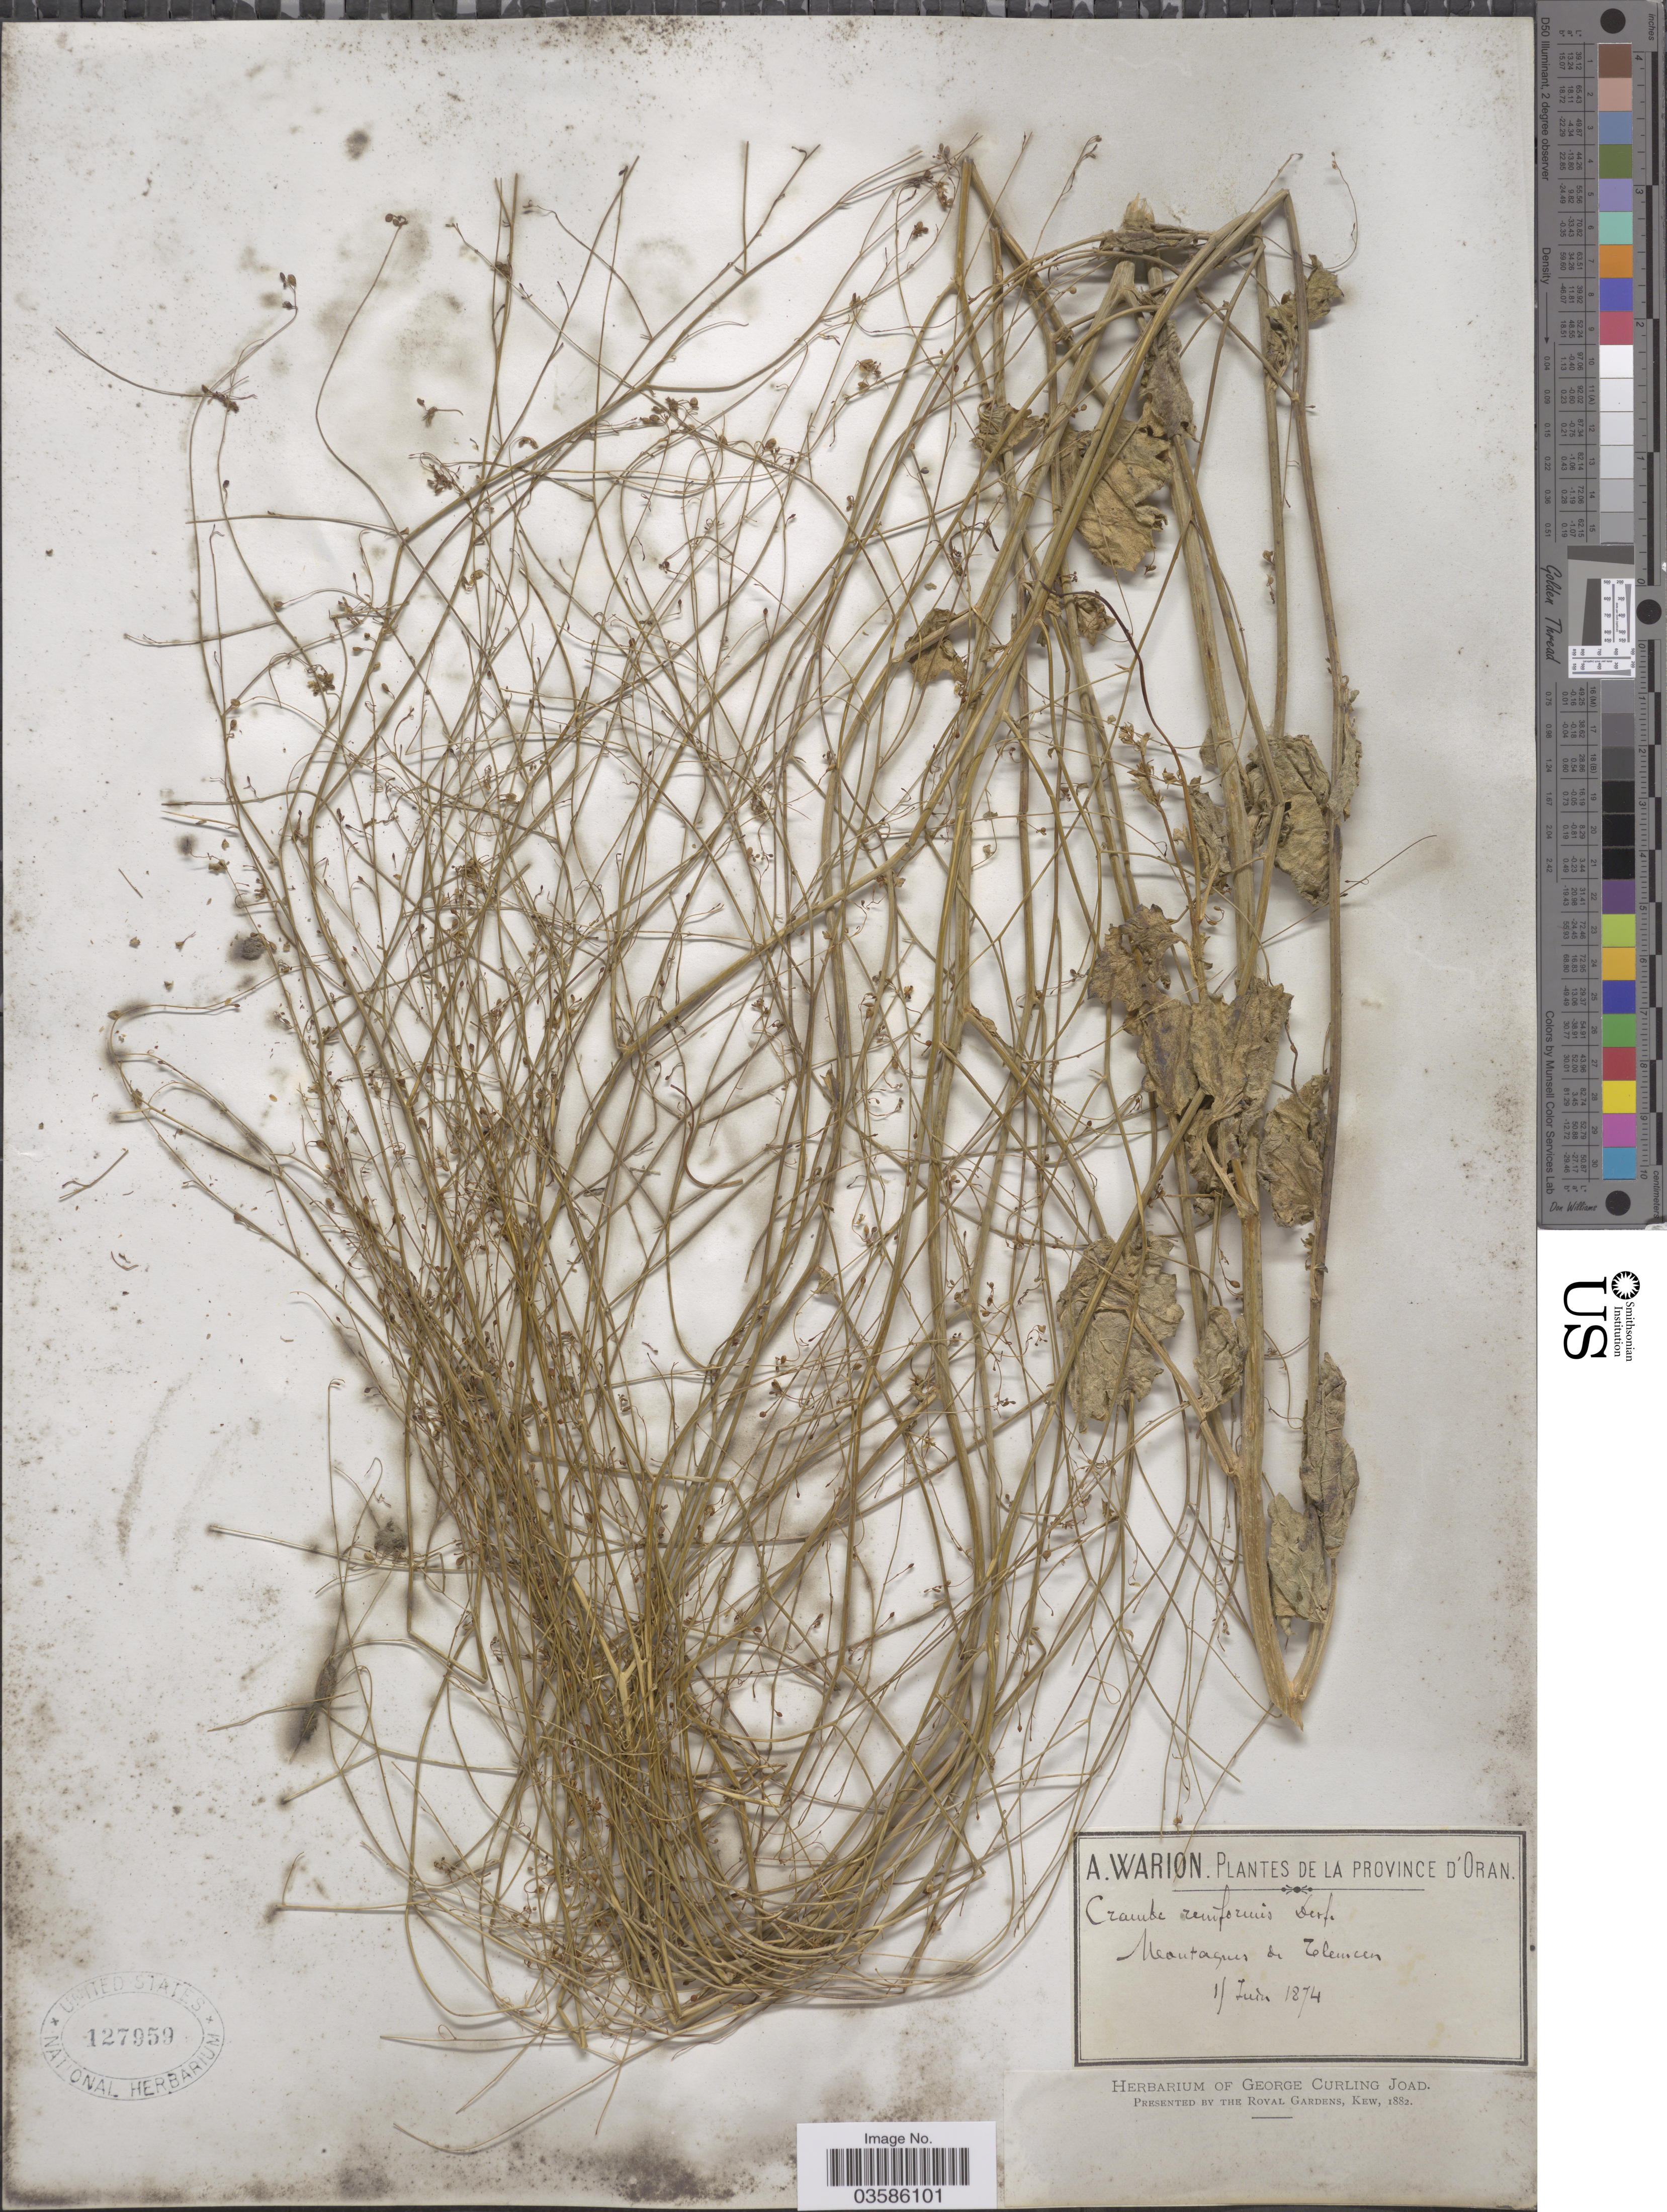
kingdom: Plantae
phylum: Tracheophyta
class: Magnoliopsida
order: Brassicales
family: Brassicaceae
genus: Crambe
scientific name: Crambe reniformis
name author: Desf.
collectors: A. Warion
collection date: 1874-06-15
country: Algeria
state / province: Oran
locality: Montagnes de Tlemcen.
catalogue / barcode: US 127959